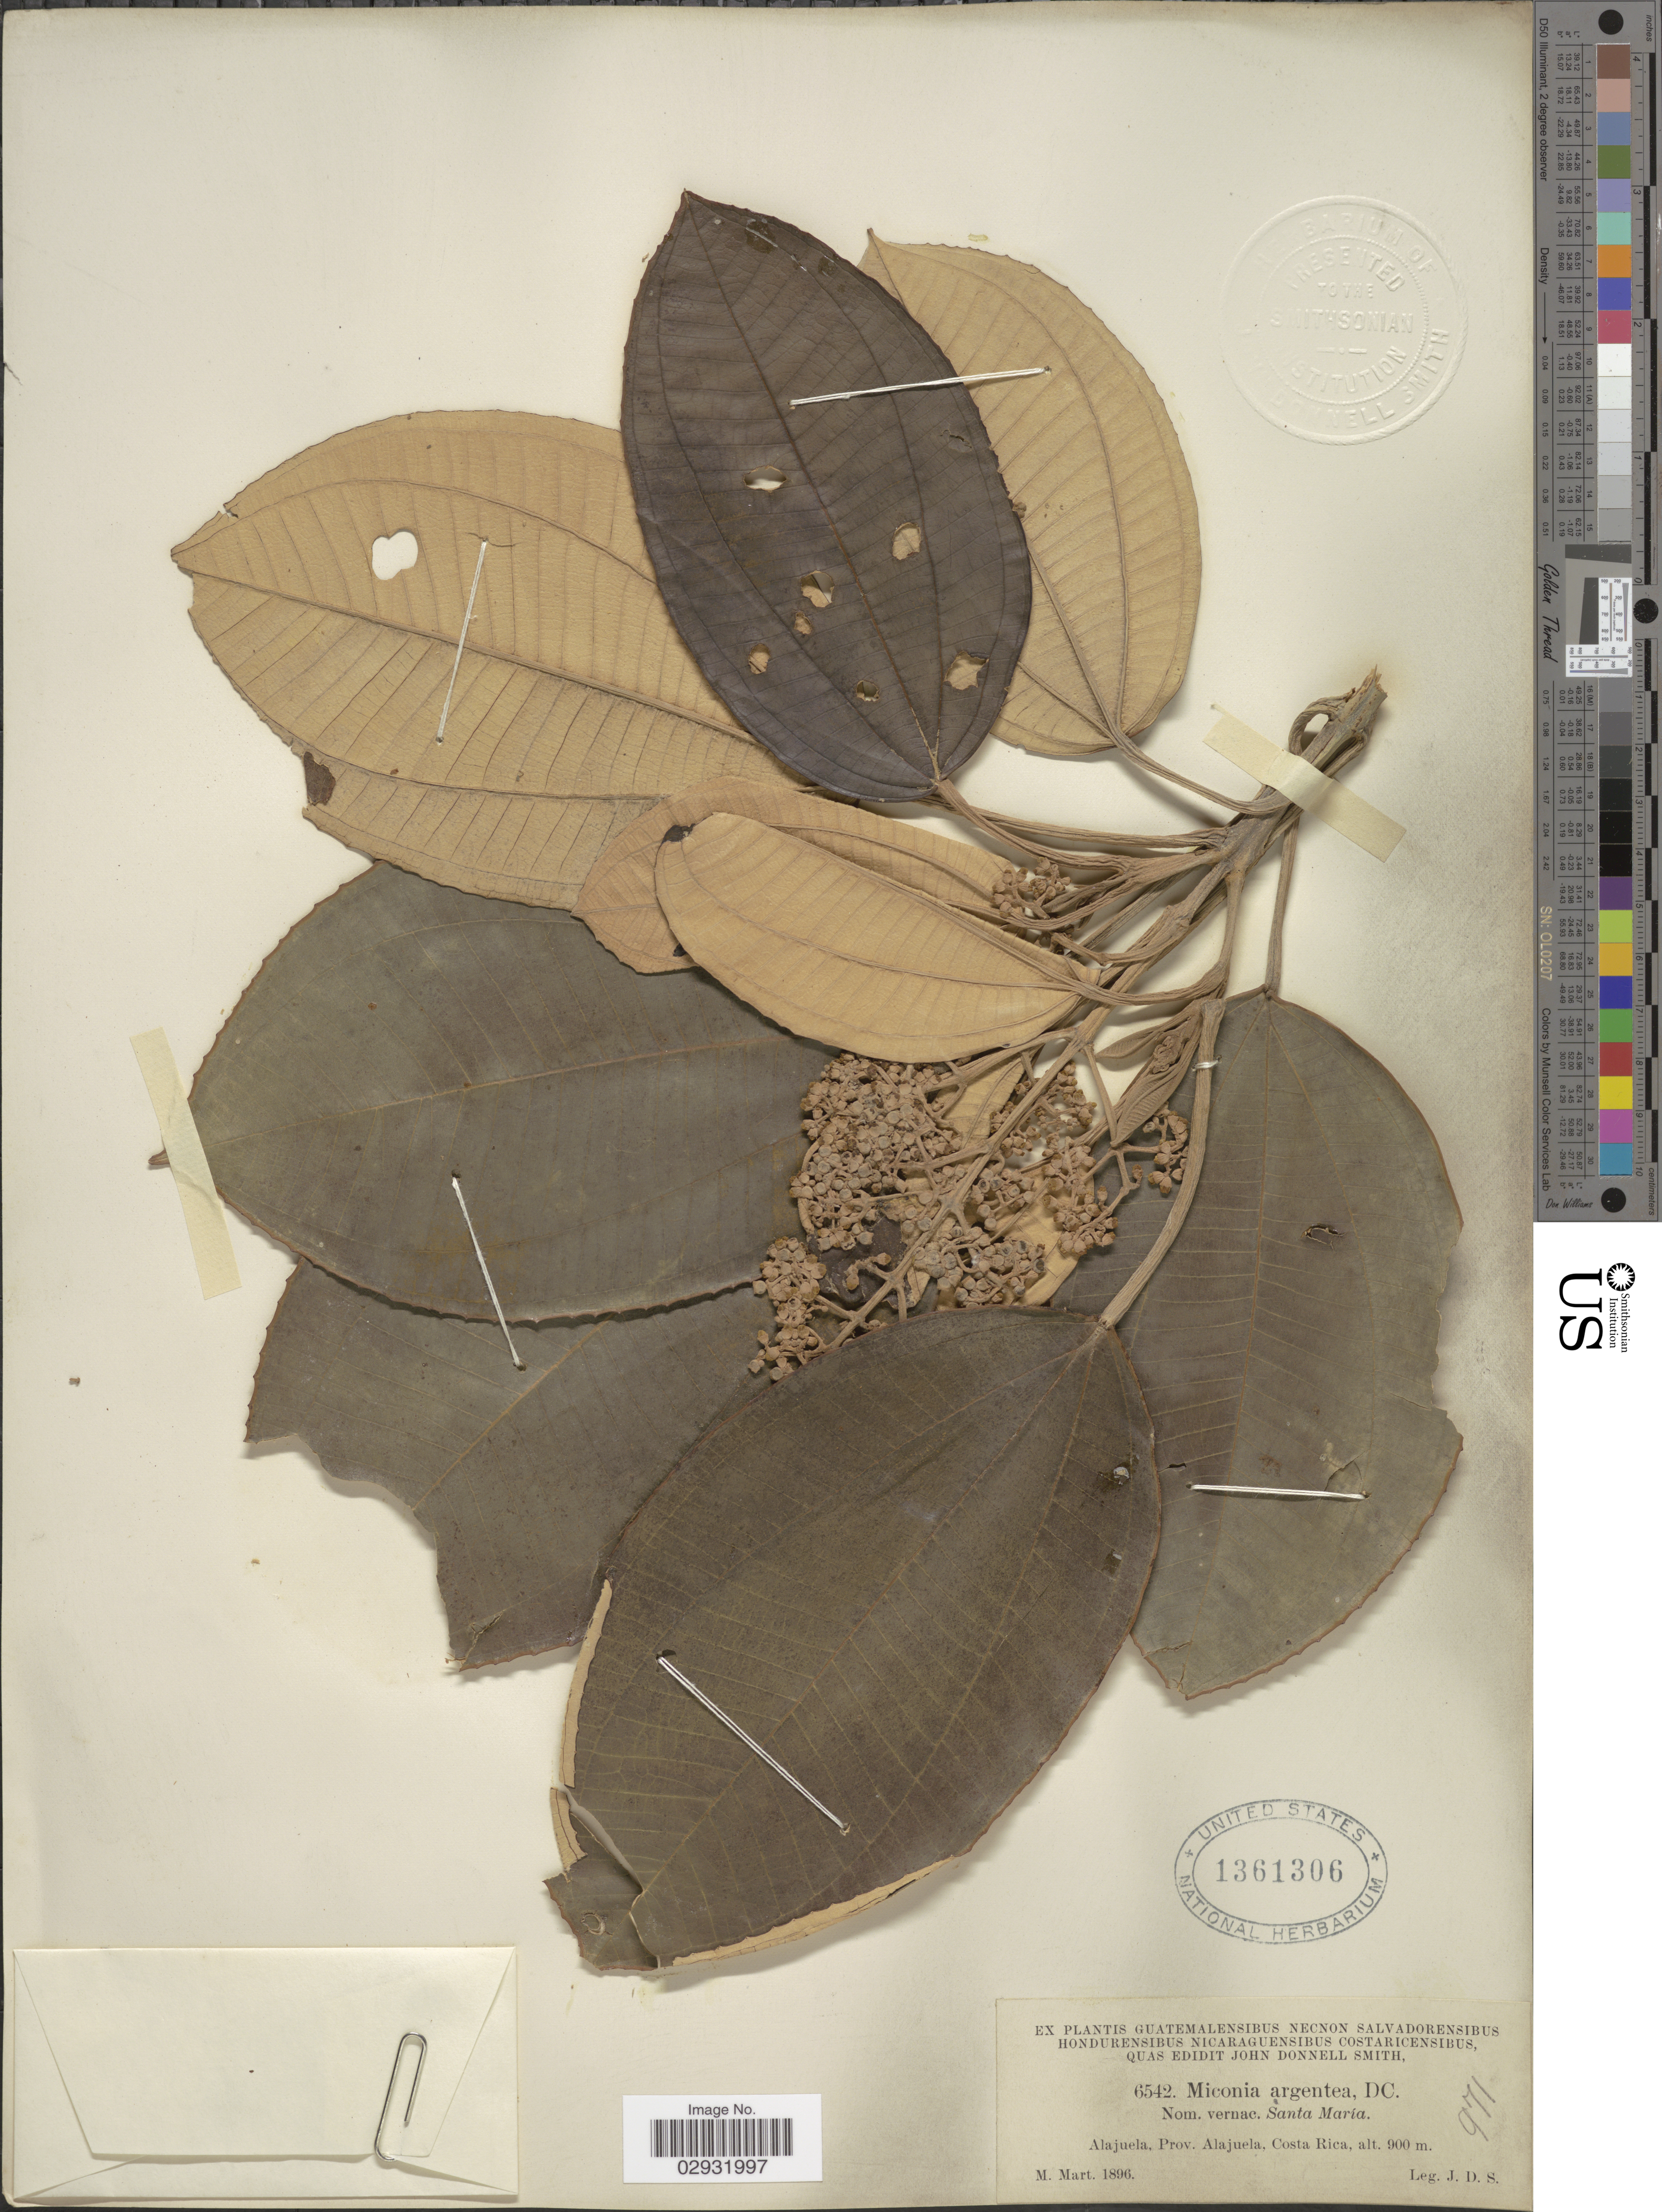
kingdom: Plantae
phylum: Tracheophyta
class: Magnoliopsida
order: Myrtales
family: Melastomataceae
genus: Miconia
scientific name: Miconia argentea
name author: (Sw.) DC.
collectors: J. Donnell Smith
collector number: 6542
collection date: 1896-03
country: Costa Rica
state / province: Alajuela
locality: Alajuela, Prov. Alajuela.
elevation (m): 900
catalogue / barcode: US 1361306